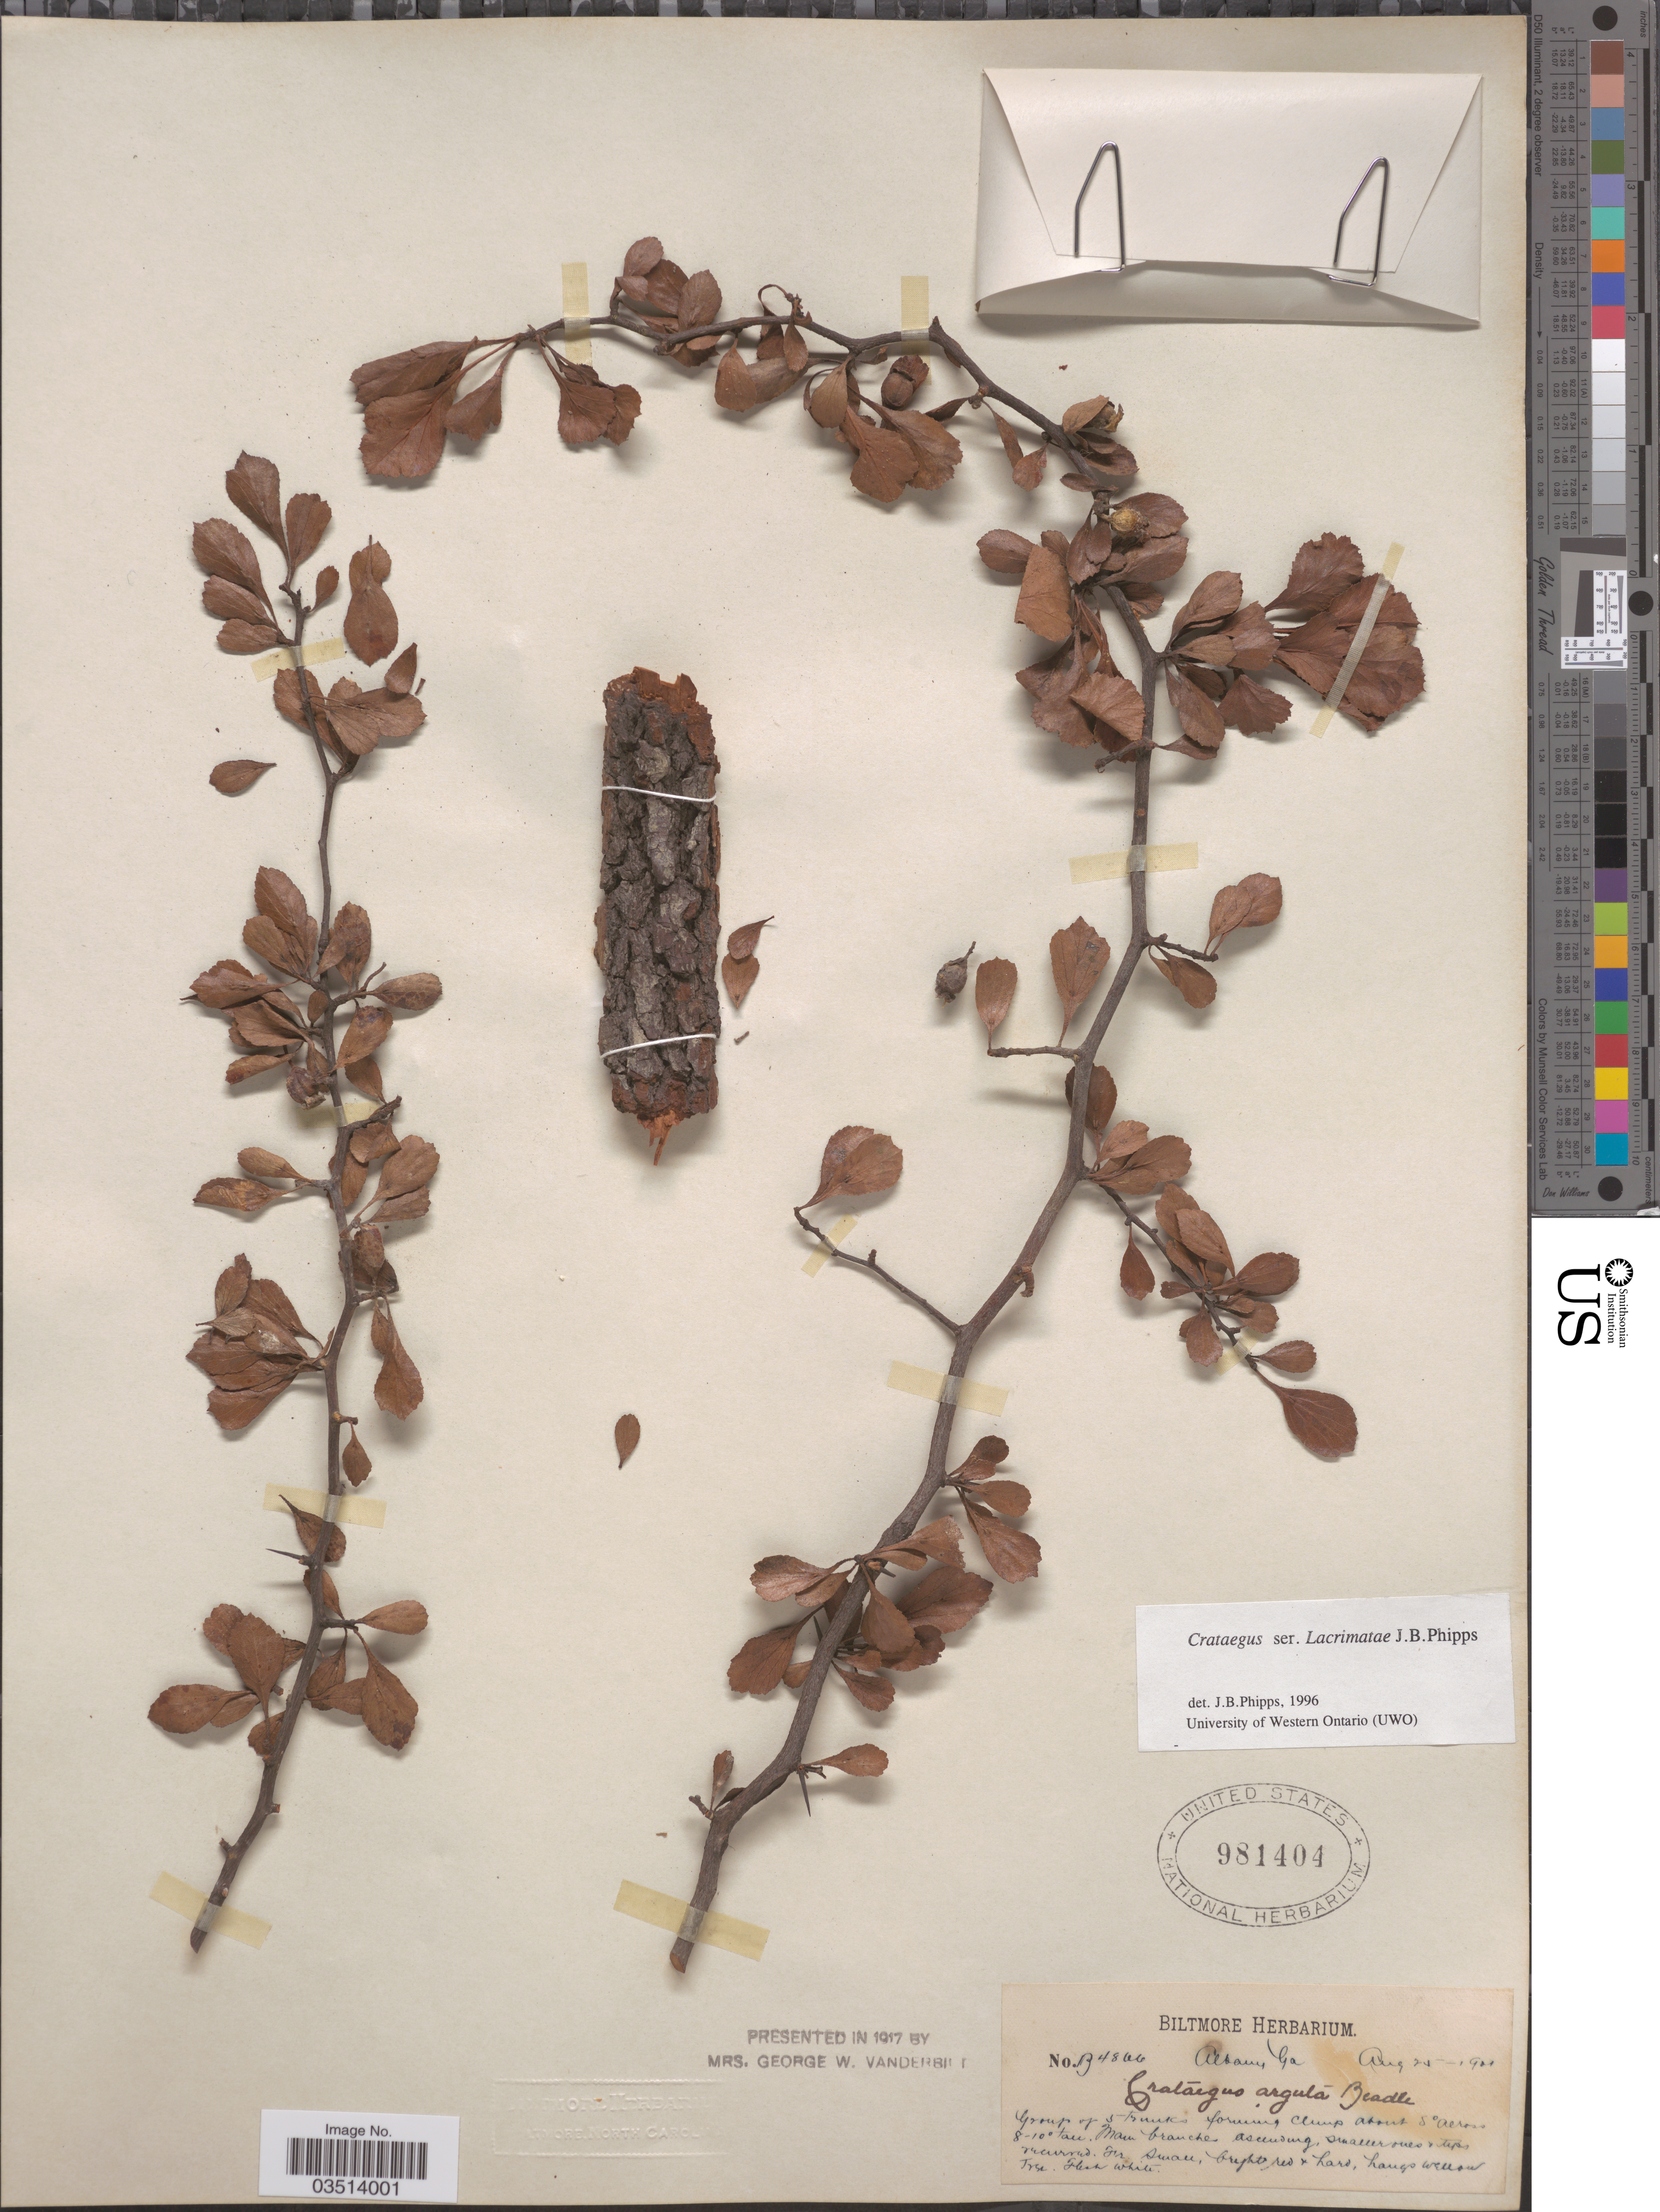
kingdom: Plantae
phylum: Tracheophyta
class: Magnoliopsida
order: Rosales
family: Rosaceae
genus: Crataegus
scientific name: Crataegus condigna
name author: Beadle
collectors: ex herb. Biltmore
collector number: B4866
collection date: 1901-08-25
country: United States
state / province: Georgia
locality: Albany.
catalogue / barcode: US 981404